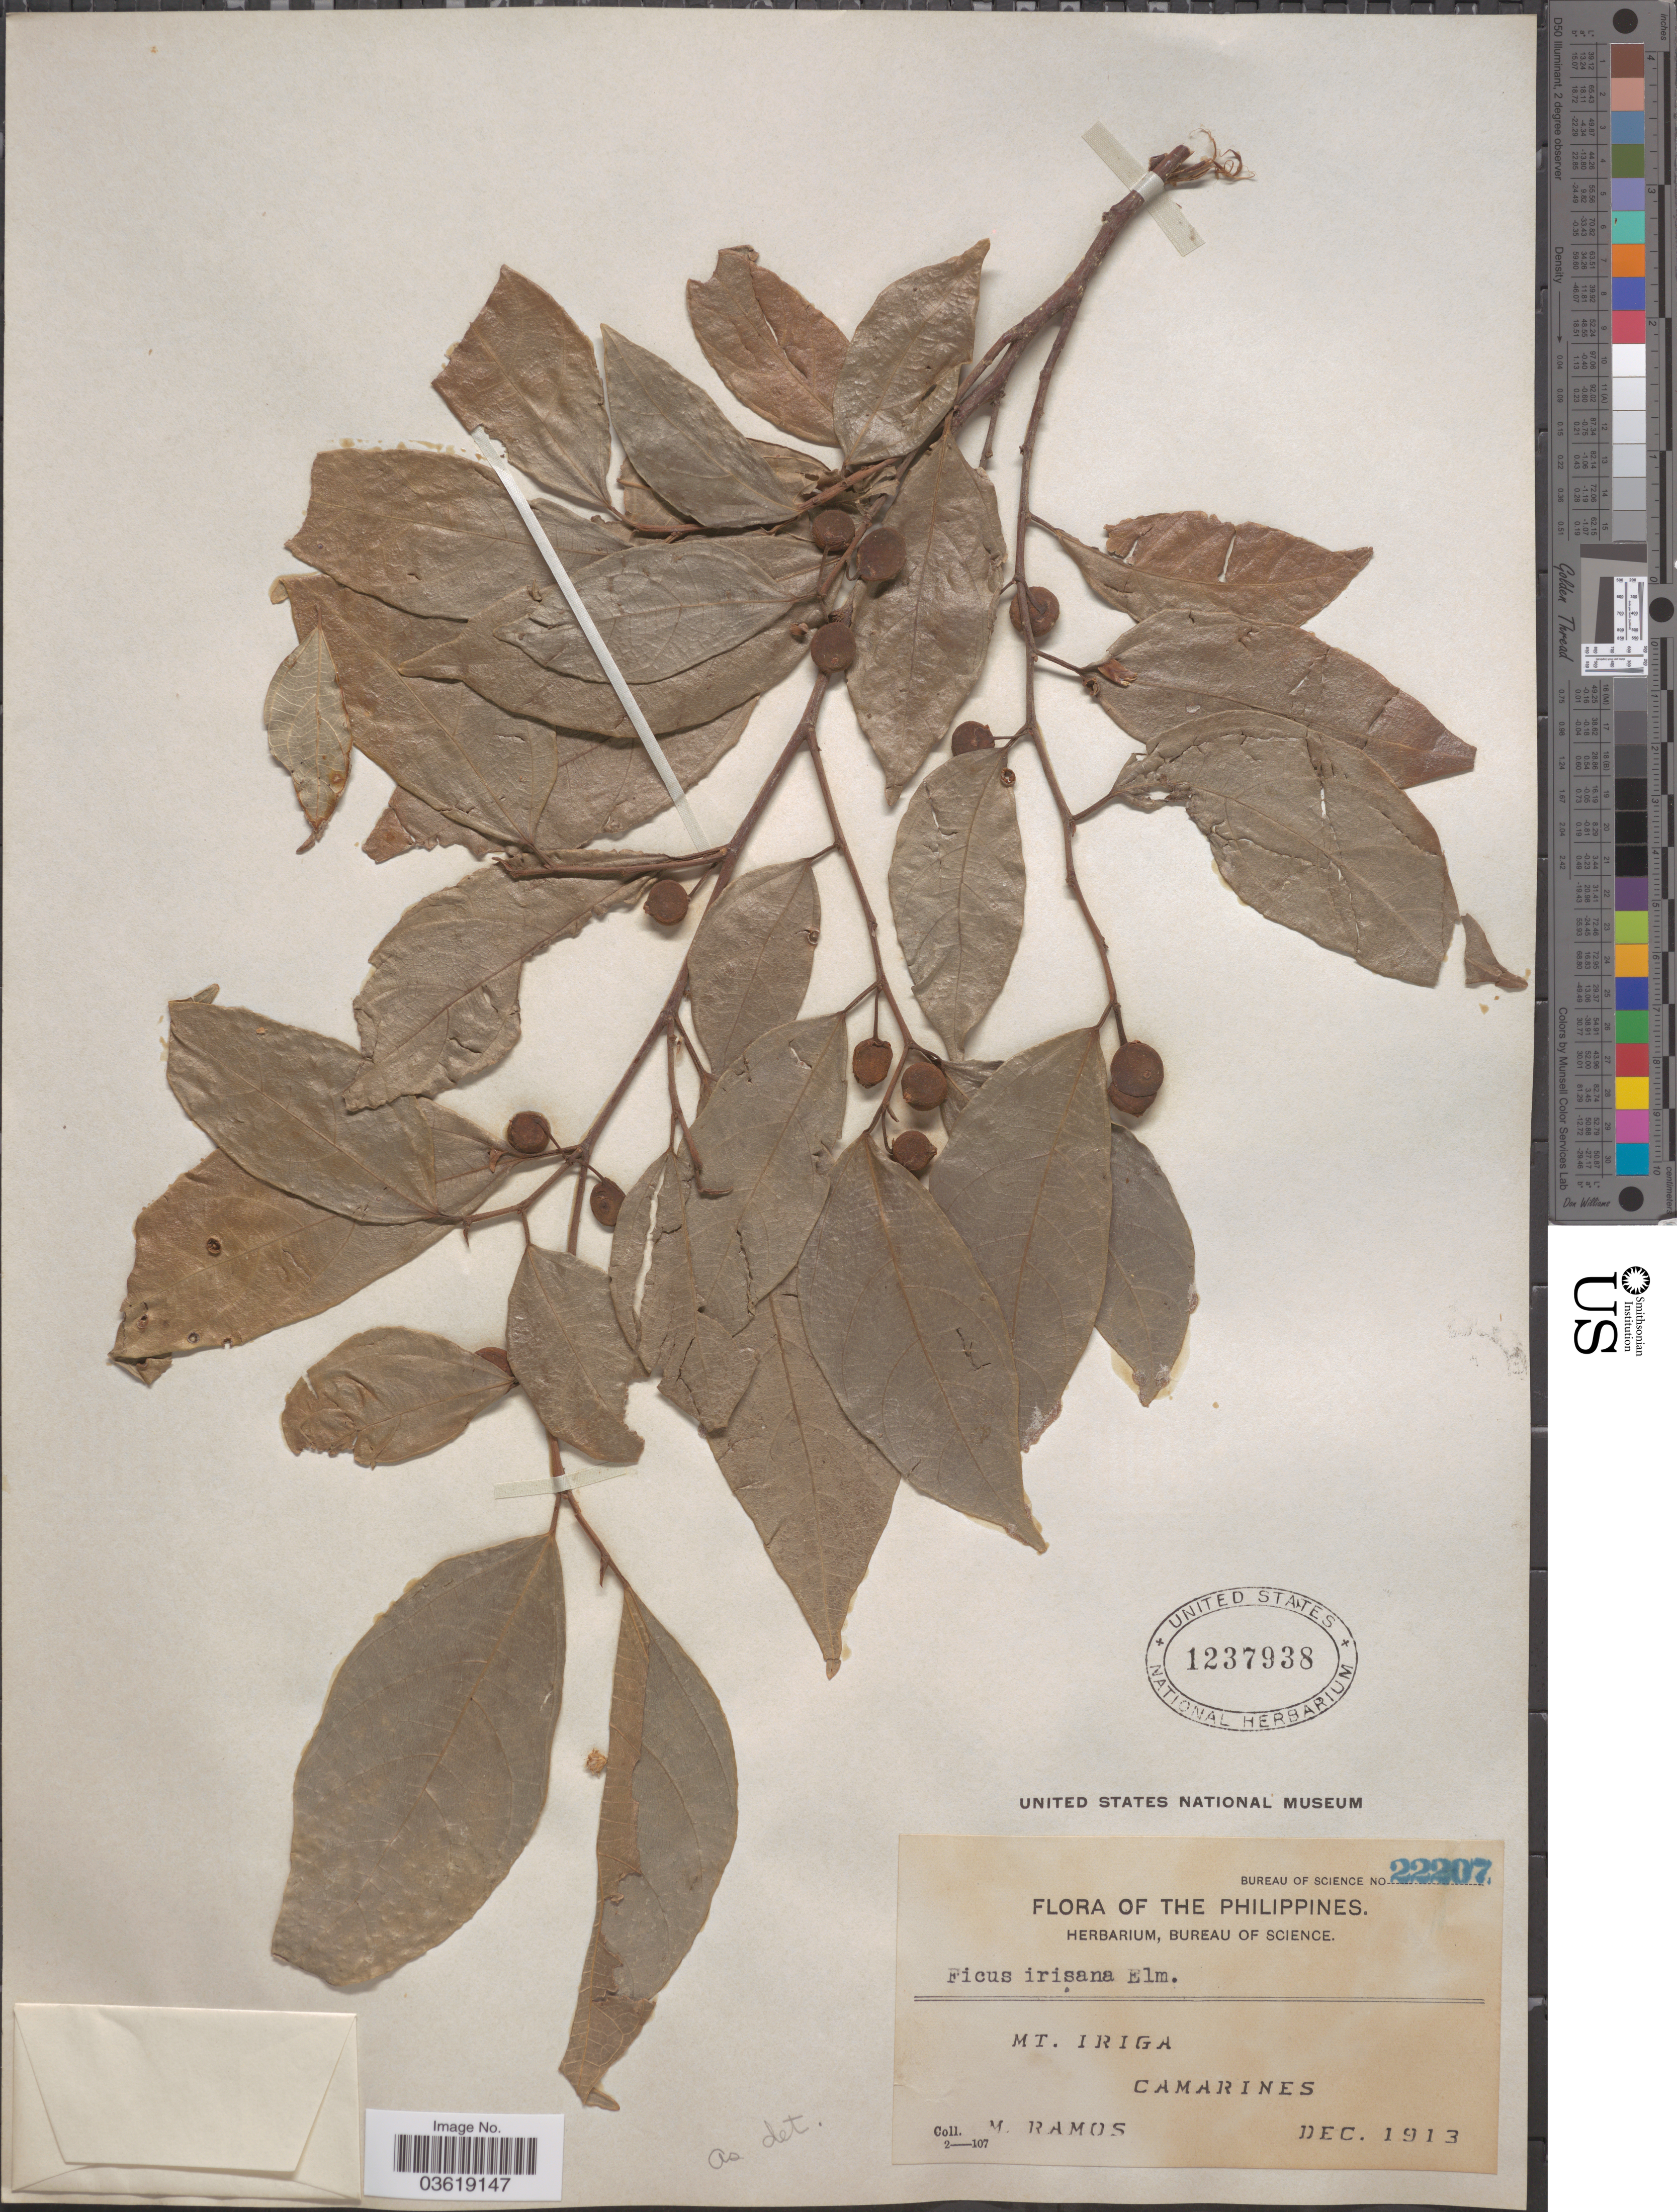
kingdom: Plantae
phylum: Tracheophyta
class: Magnoliopsida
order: Rosales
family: Moraceae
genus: Ficus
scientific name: Ficus irisana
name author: Elmer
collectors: M. Ramos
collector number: Bureau of Science 22207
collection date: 1913-12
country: Philippines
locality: Mt. Iriga, Camarines.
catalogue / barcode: US 1237938